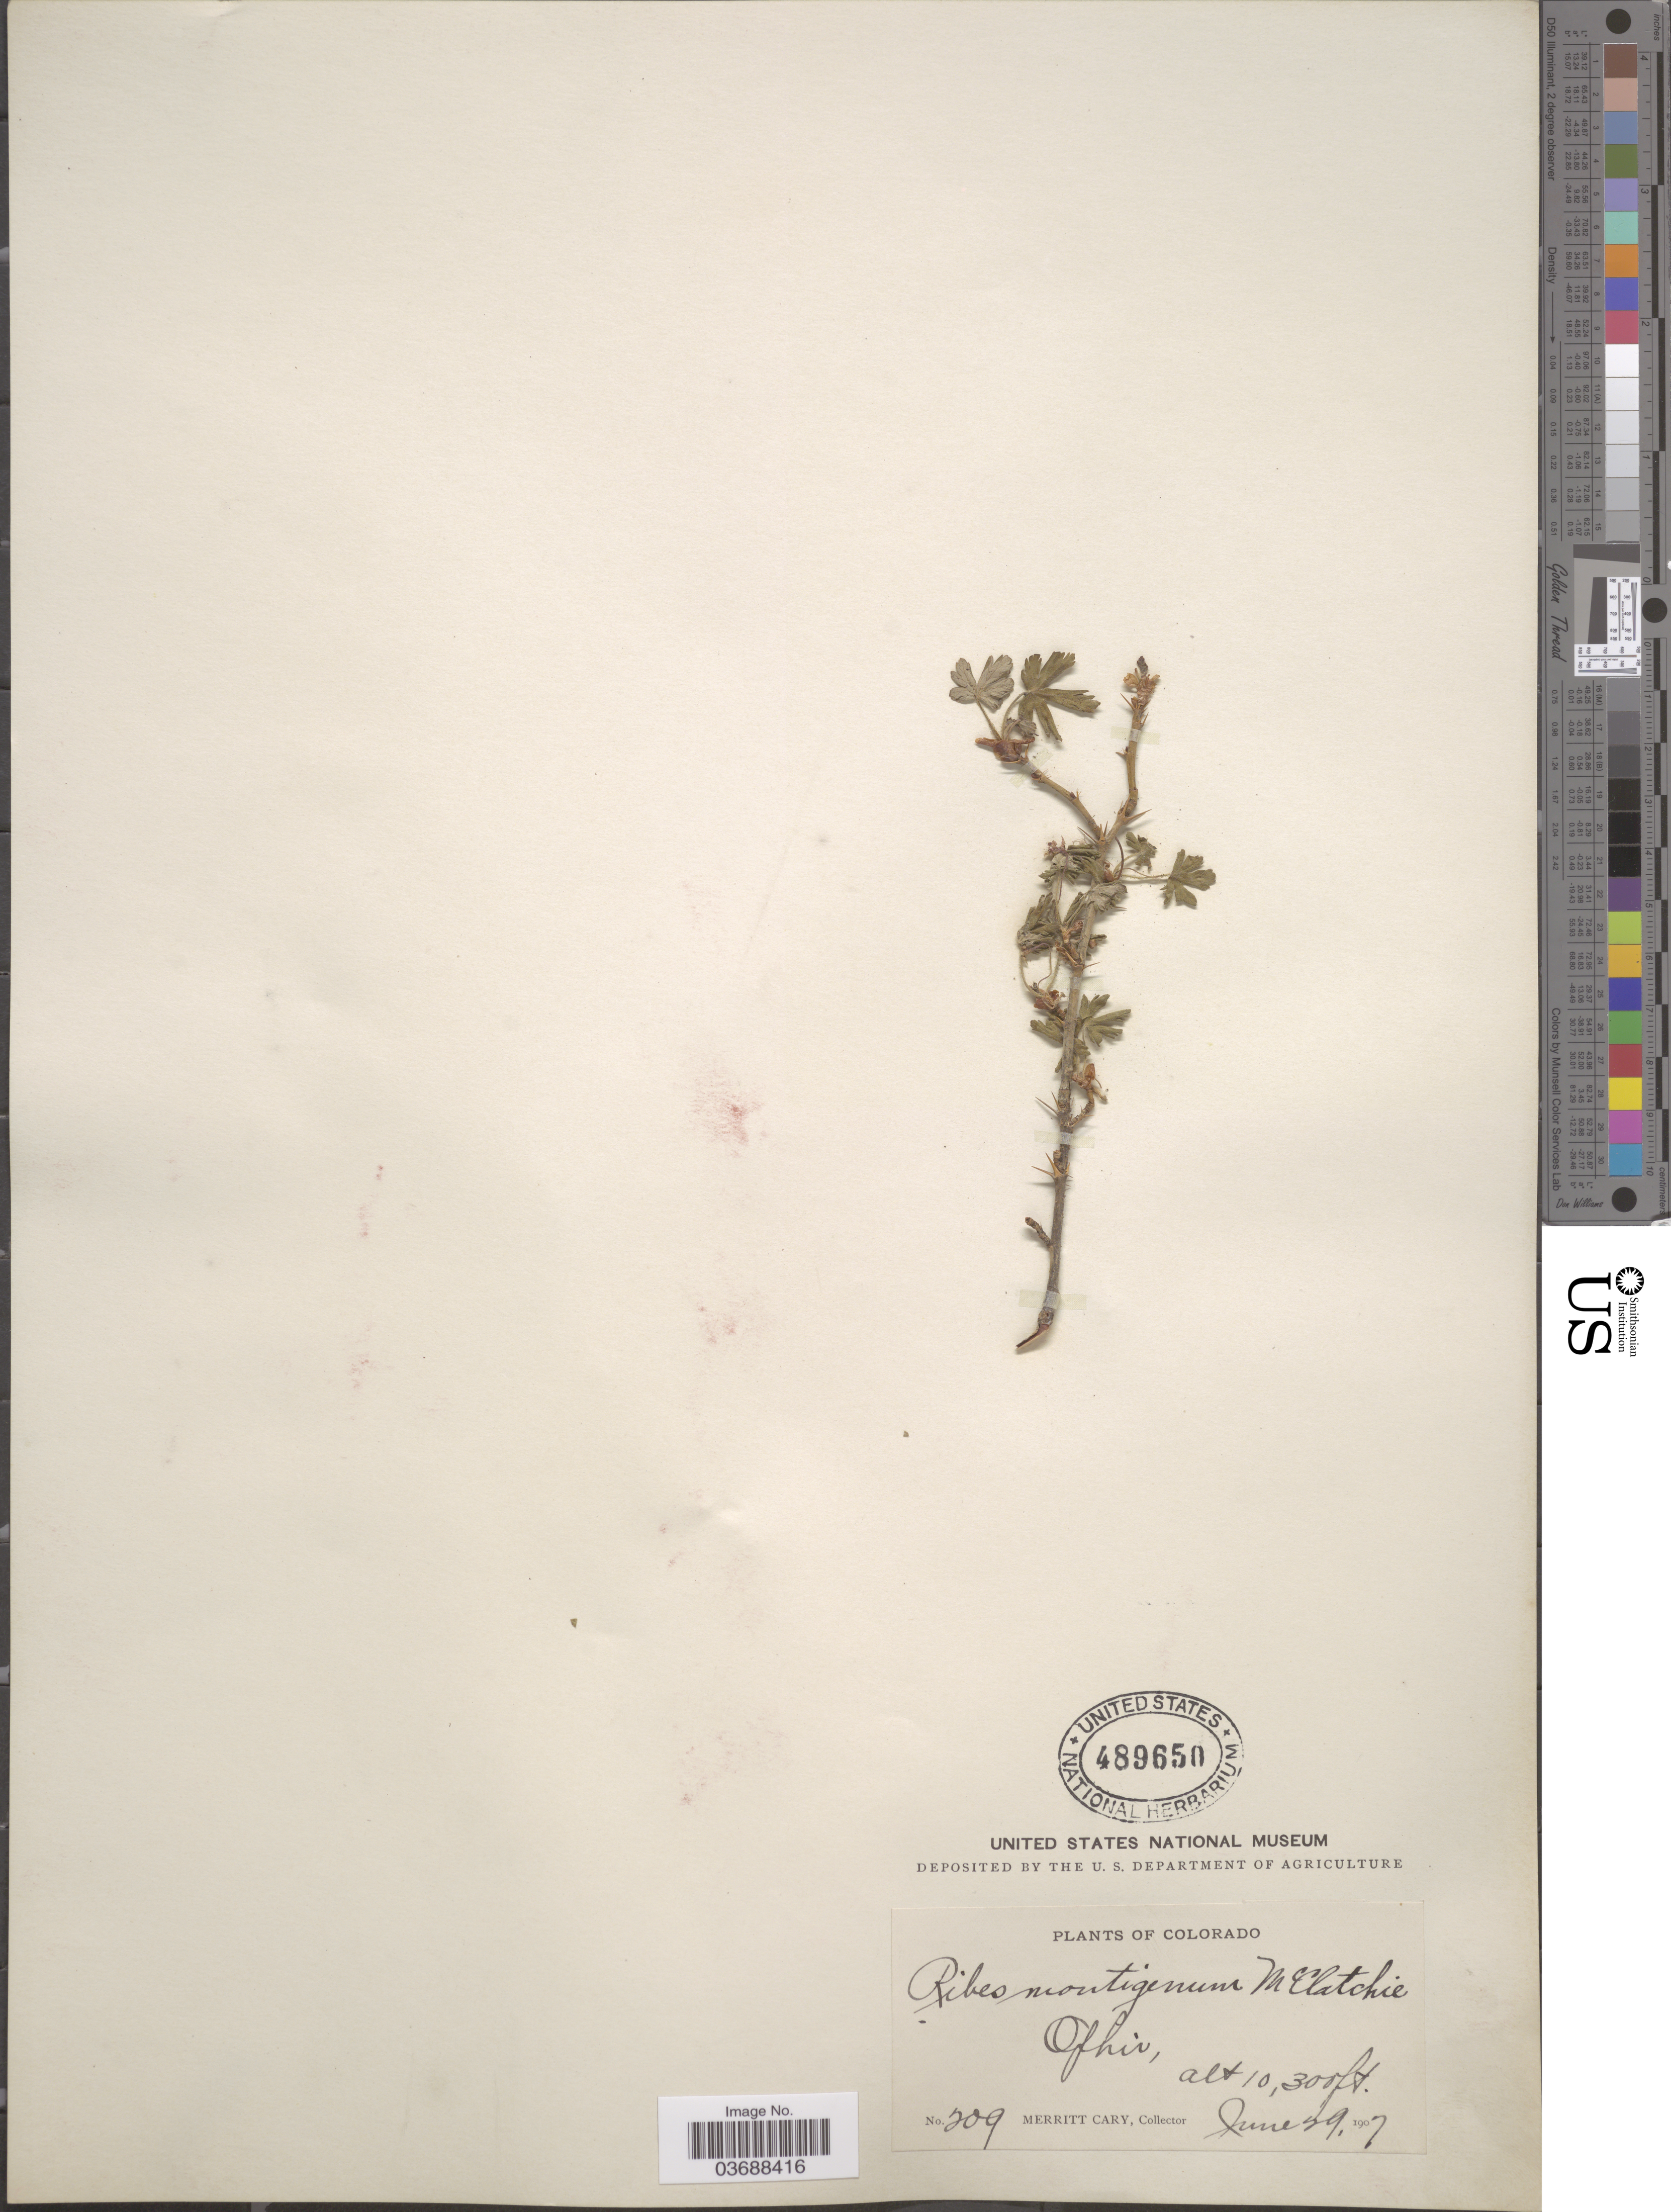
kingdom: Plantae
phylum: Tracheophyta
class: Magnoliopsida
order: Saxifragales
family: Grossulariaceae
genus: Ribes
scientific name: Ribes montigenum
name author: McClatchie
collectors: M. Cary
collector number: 209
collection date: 1907-06-29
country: United States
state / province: Colorado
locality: Ophir.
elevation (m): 3139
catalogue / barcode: US 489650